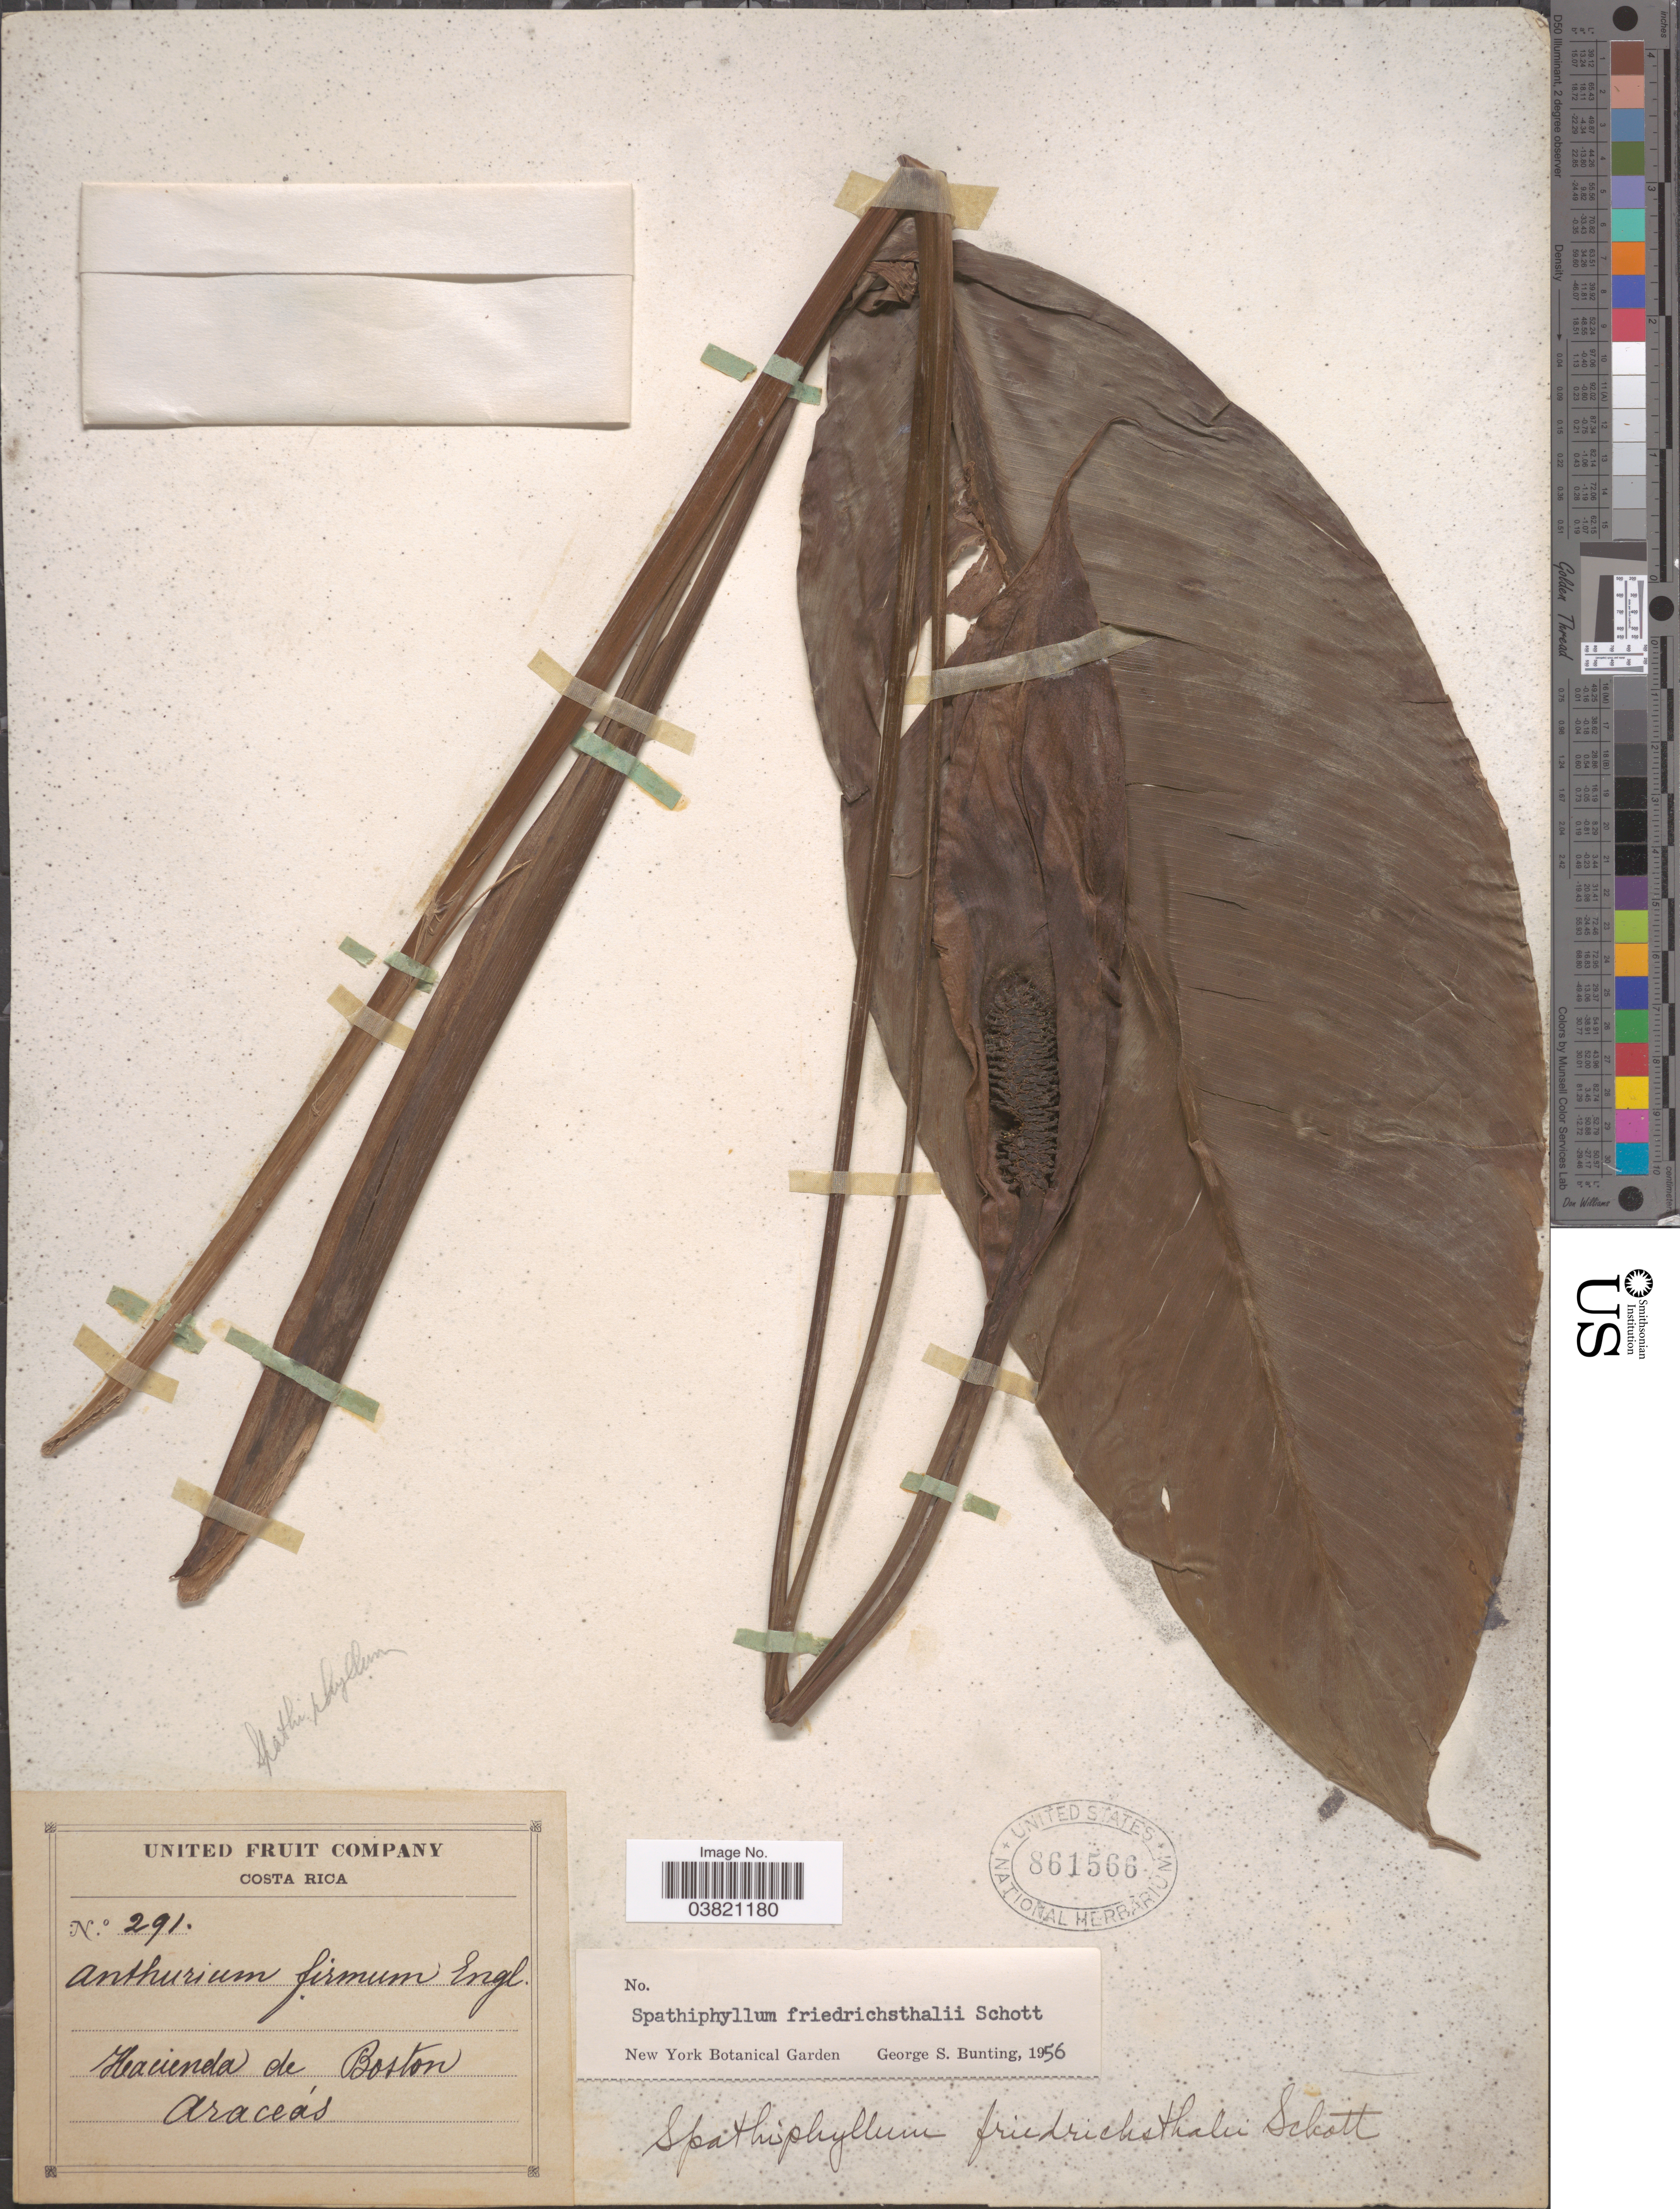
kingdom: Plantae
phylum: Tracheophyta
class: Liliopsida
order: Alismatales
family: Araceae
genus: Spathiphyllum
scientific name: Spathiphyllum friedrichsthalii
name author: Schott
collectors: United Fruit Company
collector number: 291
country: Costa Rica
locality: Hacienda de Boston.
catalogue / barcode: US 861566